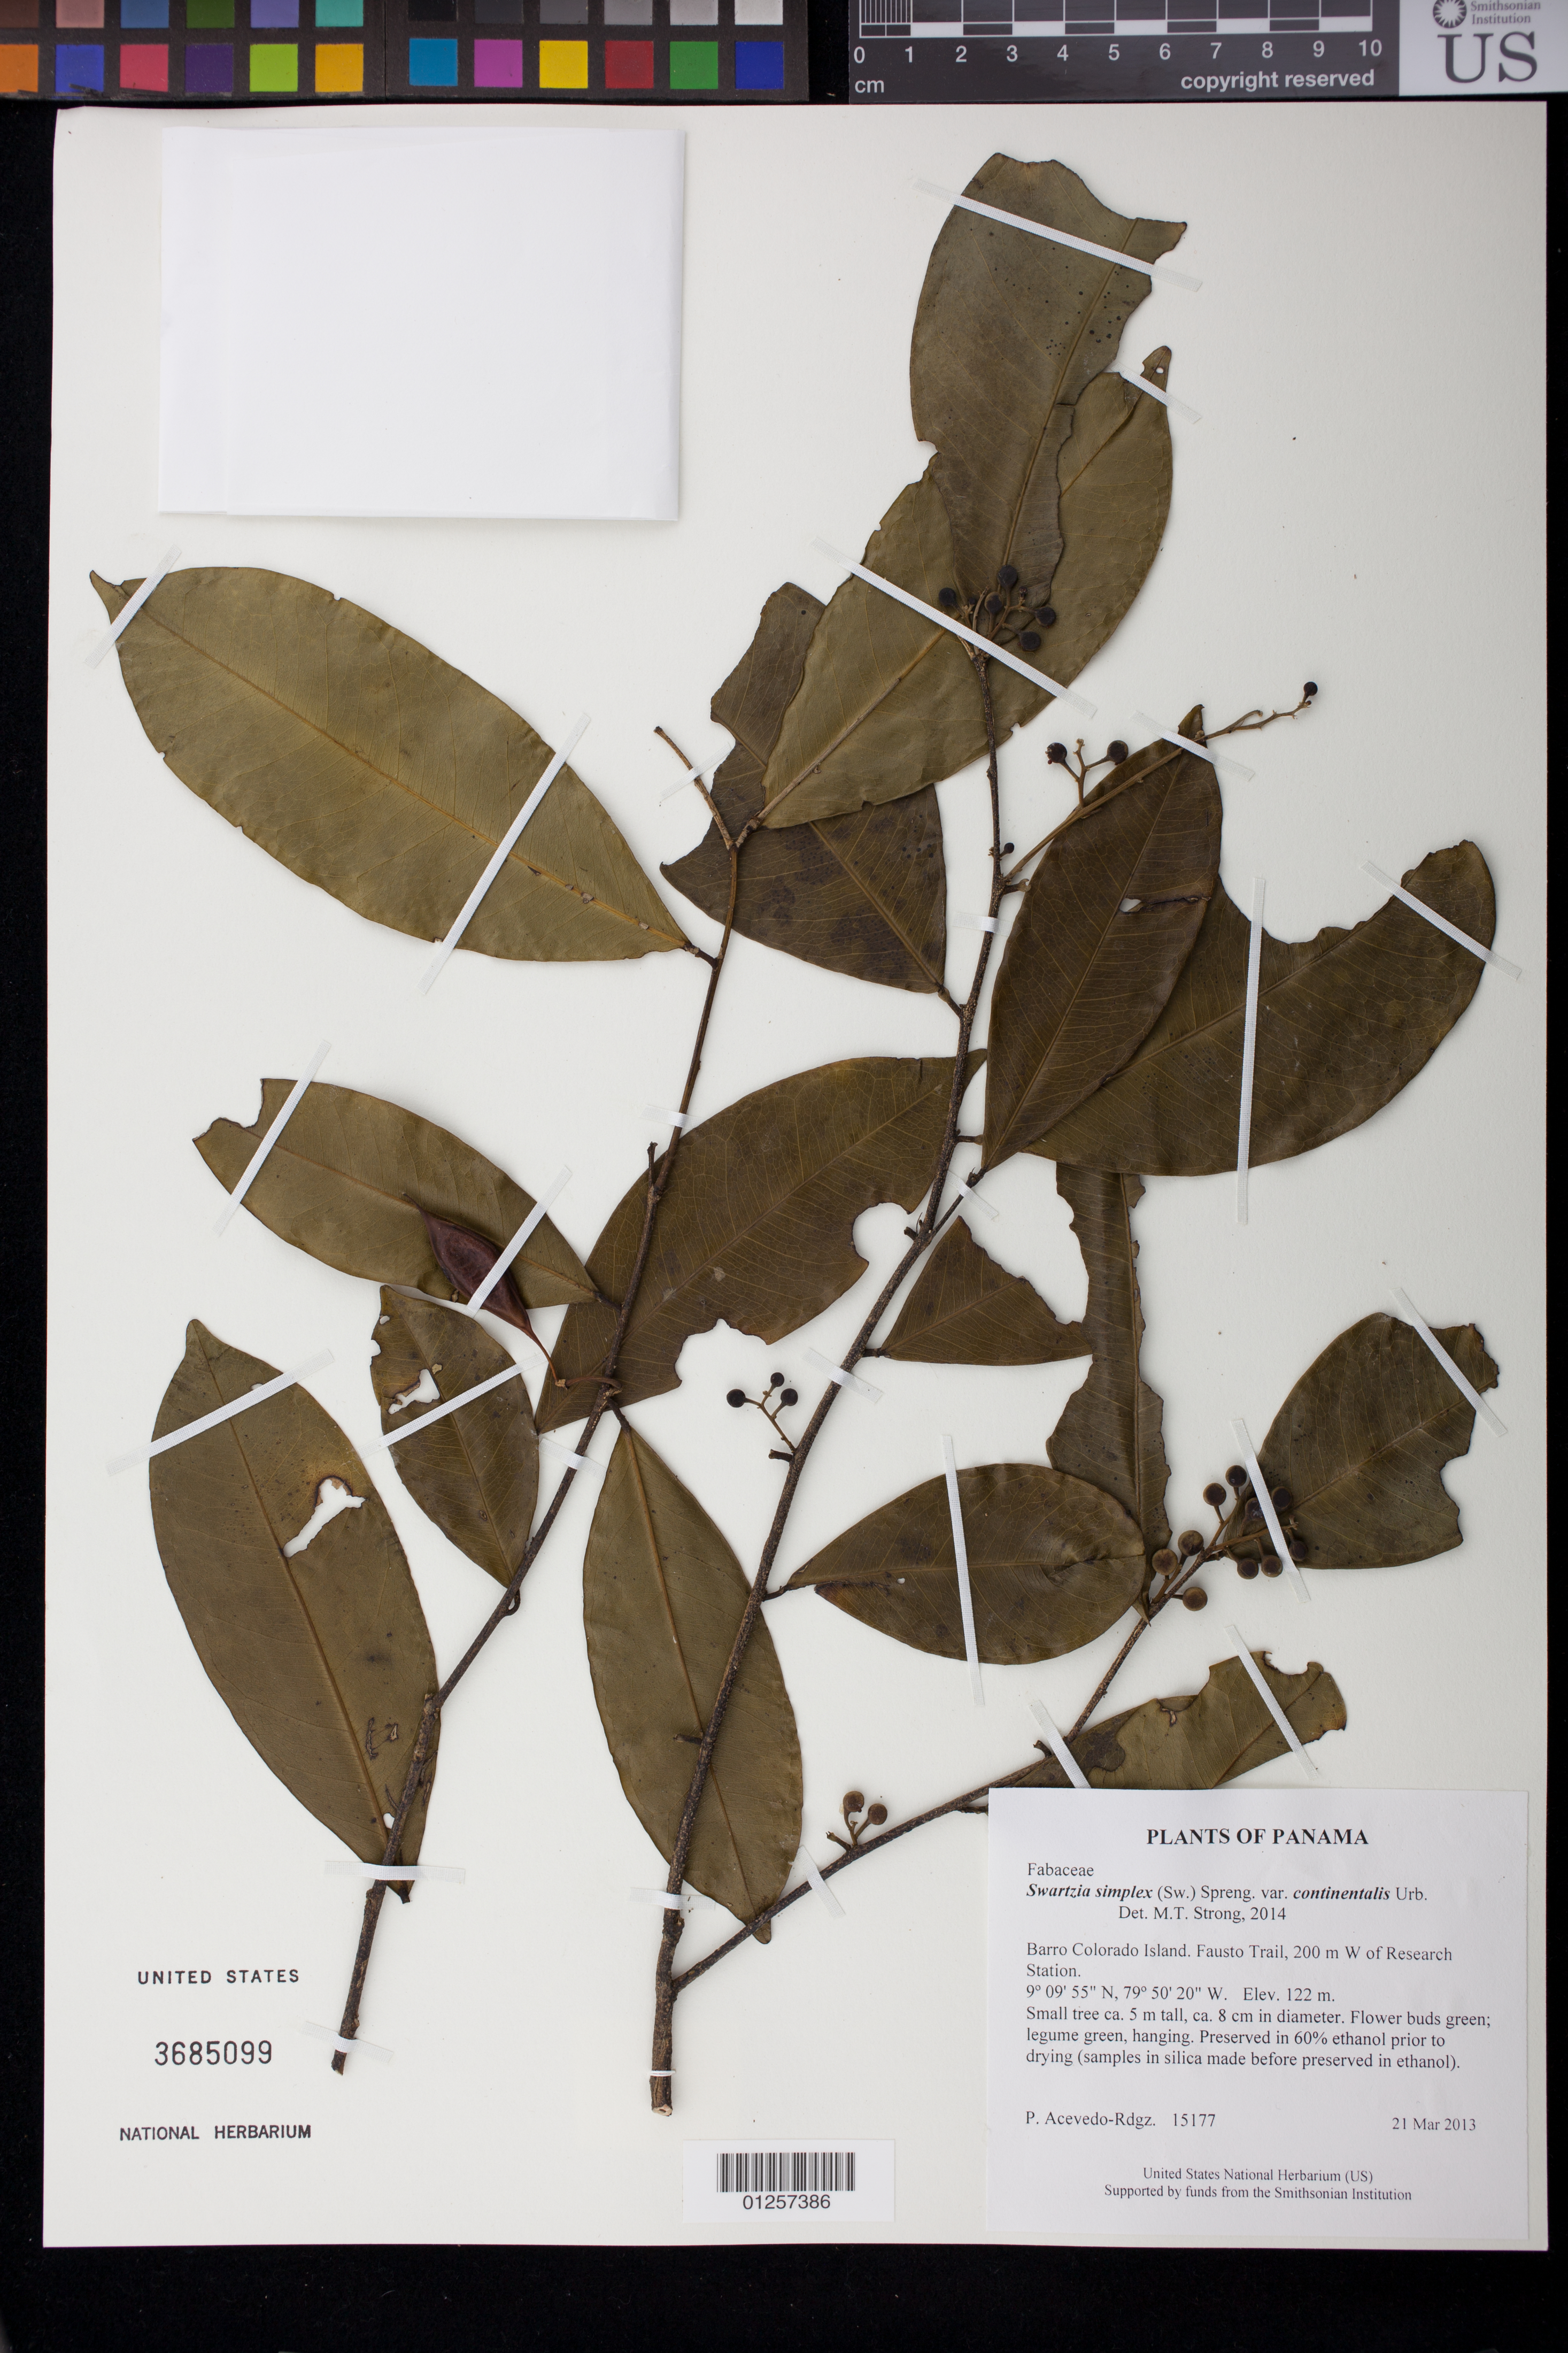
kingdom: Plantae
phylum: Tracheophyta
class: Magnoliopsida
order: Fabales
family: Fabaceae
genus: Swartzia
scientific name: Swartzia simplex var. continentalis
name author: Urb.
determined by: Strong, M. T., (US), Smithsonian Institution - National Museum of Natural History (UNITED STATES)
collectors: P. Acevedo-Rodr.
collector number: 15177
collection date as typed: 21 Mar 2013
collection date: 2013-03-21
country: Panama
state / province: Panamá Oeste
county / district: Canal Zone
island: Barro Colorado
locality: Fausto Trail, 200 m W of Research Station.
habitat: Forest along trail.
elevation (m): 122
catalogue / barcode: US 3685099